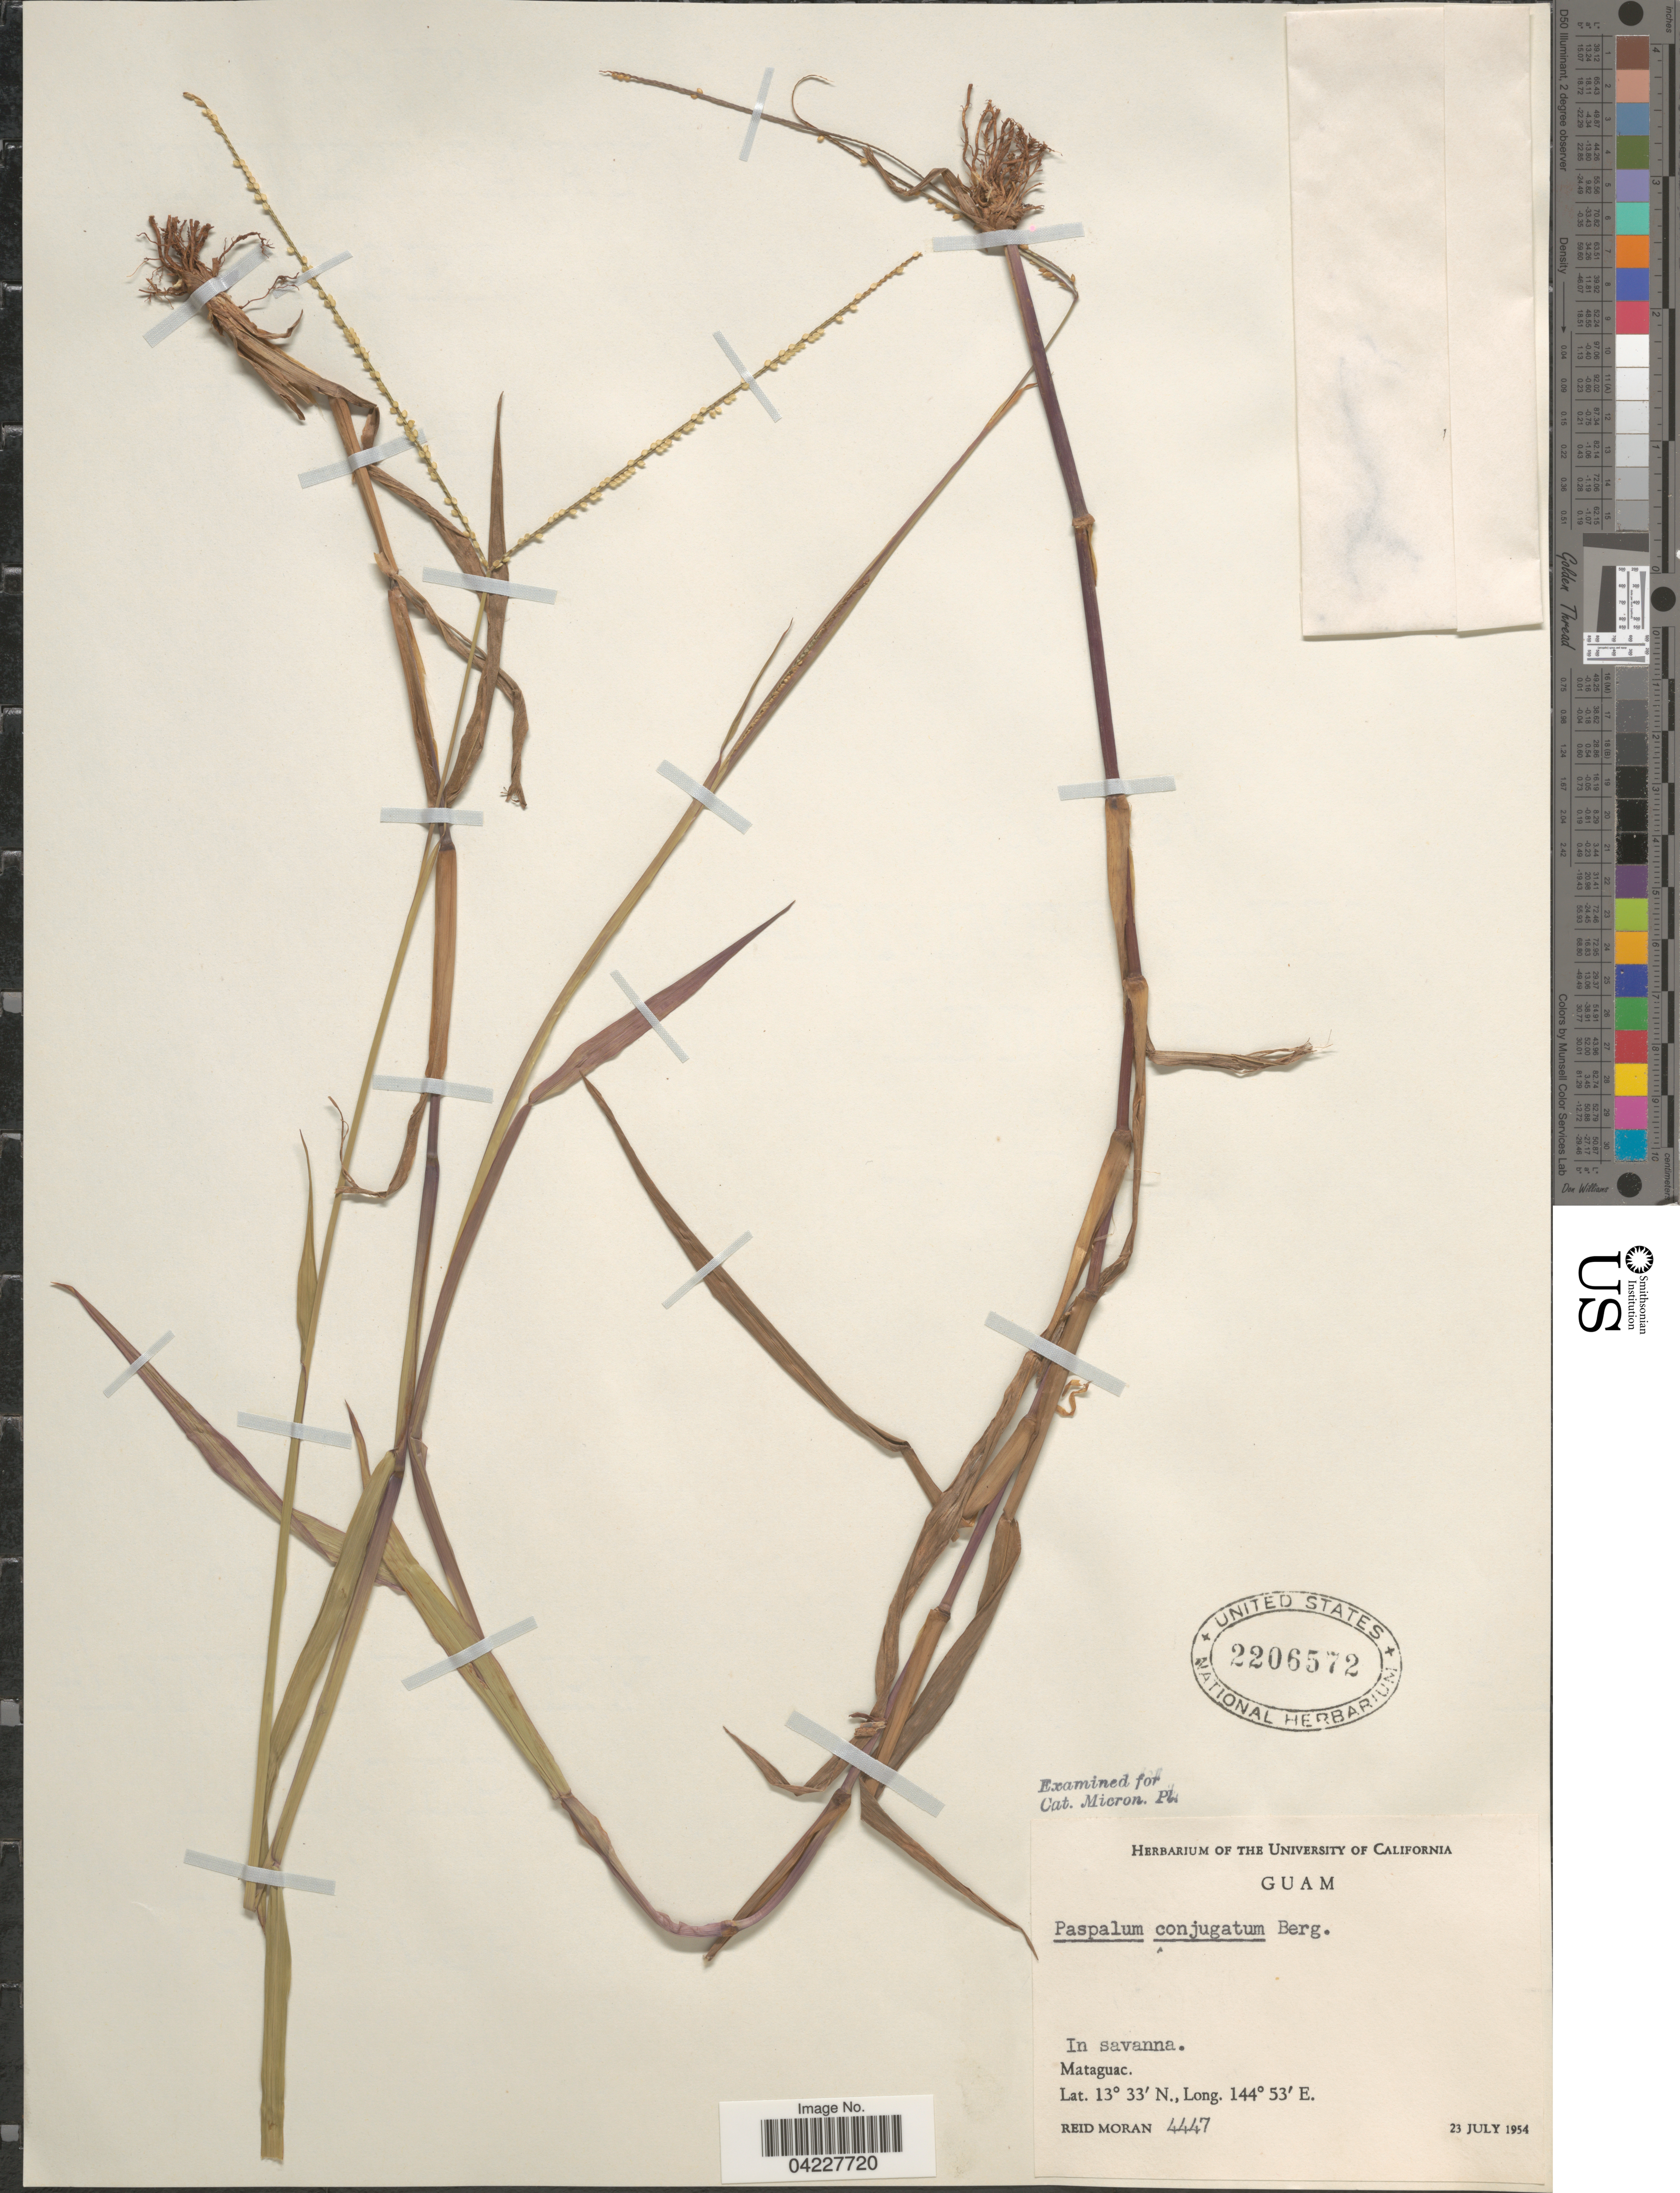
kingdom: Plantae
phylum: Tracheophyta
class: Liliopsida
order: Poales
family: Poaceae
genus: Paspalum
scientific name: Paspalum conjugatum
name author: P.J. Bergius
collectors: R. V. Moran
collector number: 4447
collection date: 1954-07-23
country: Guam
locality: Mataguac.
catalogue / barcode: US 2206572